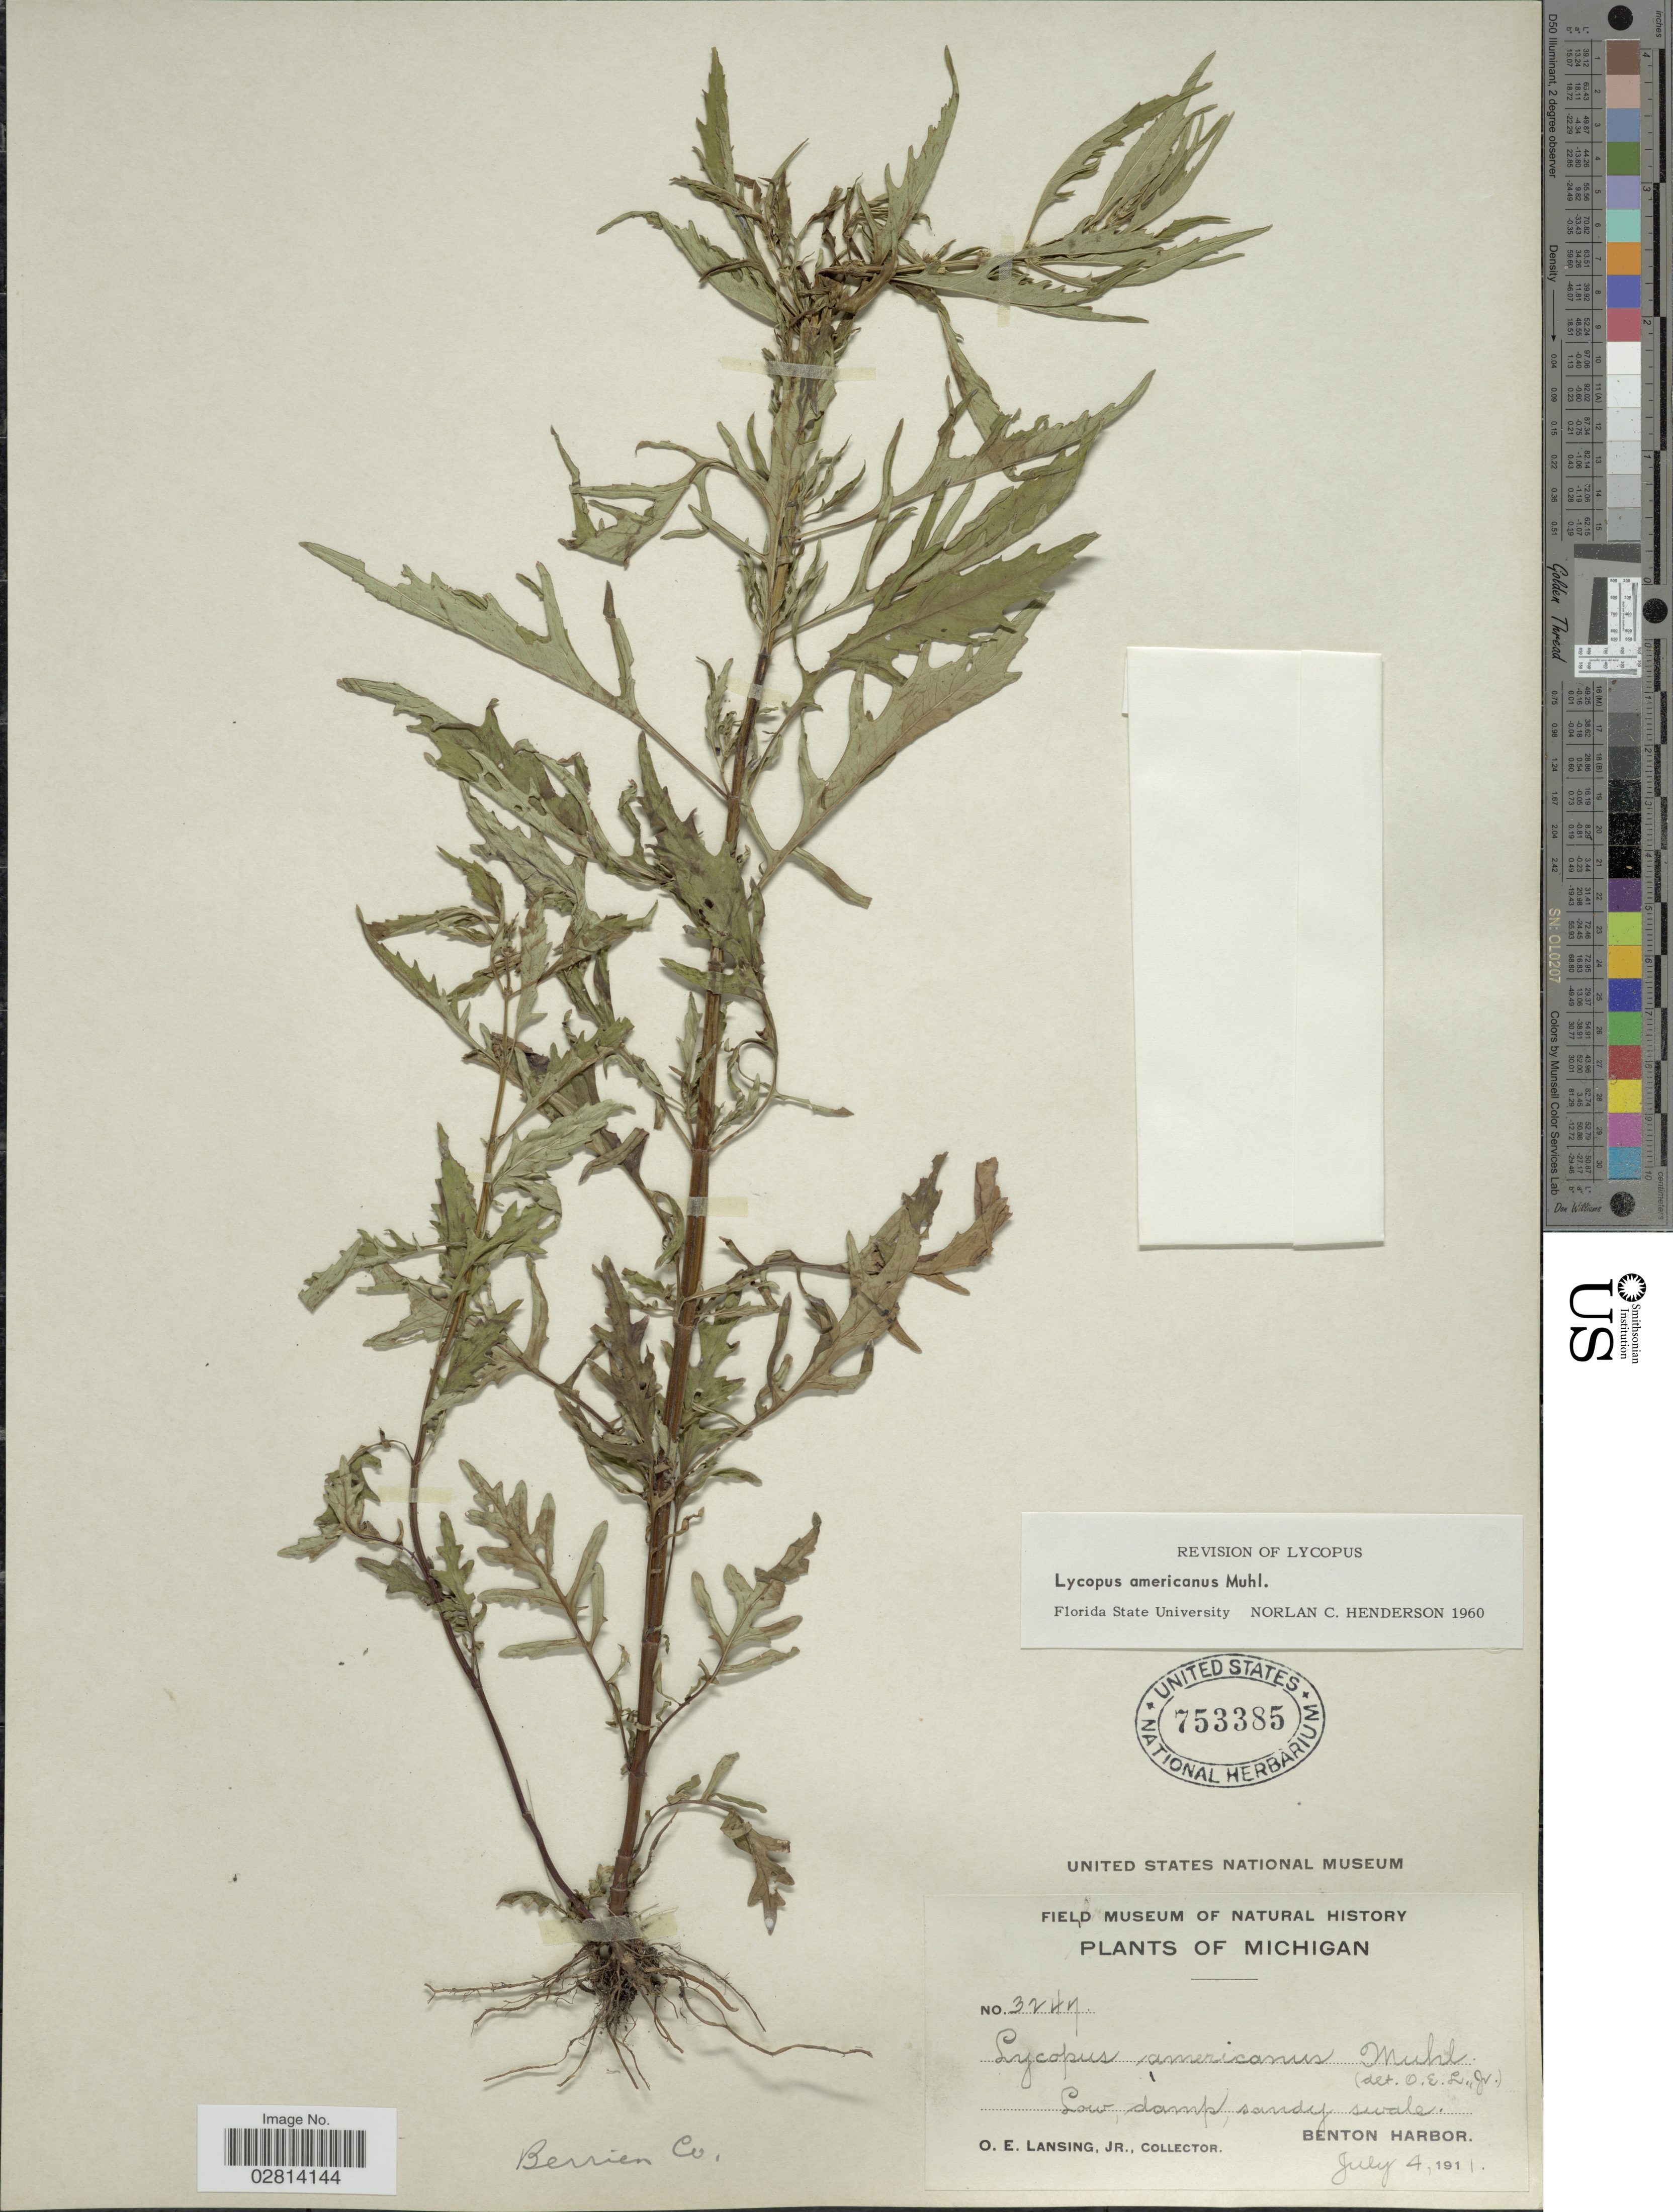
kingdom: Plantae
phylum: Tracheophyta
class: Magnoliopsida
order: Lamiales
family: Lamiaceae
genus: Lycopus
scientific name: Lycopus americanus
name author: Muhl. ex W.P.C. Barton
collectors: O. Lansing Jr.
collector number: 3247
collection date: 1911-07-04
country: United States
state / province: Michigan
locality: Benton Harbor, Berrien Co.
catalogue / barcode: US 753385